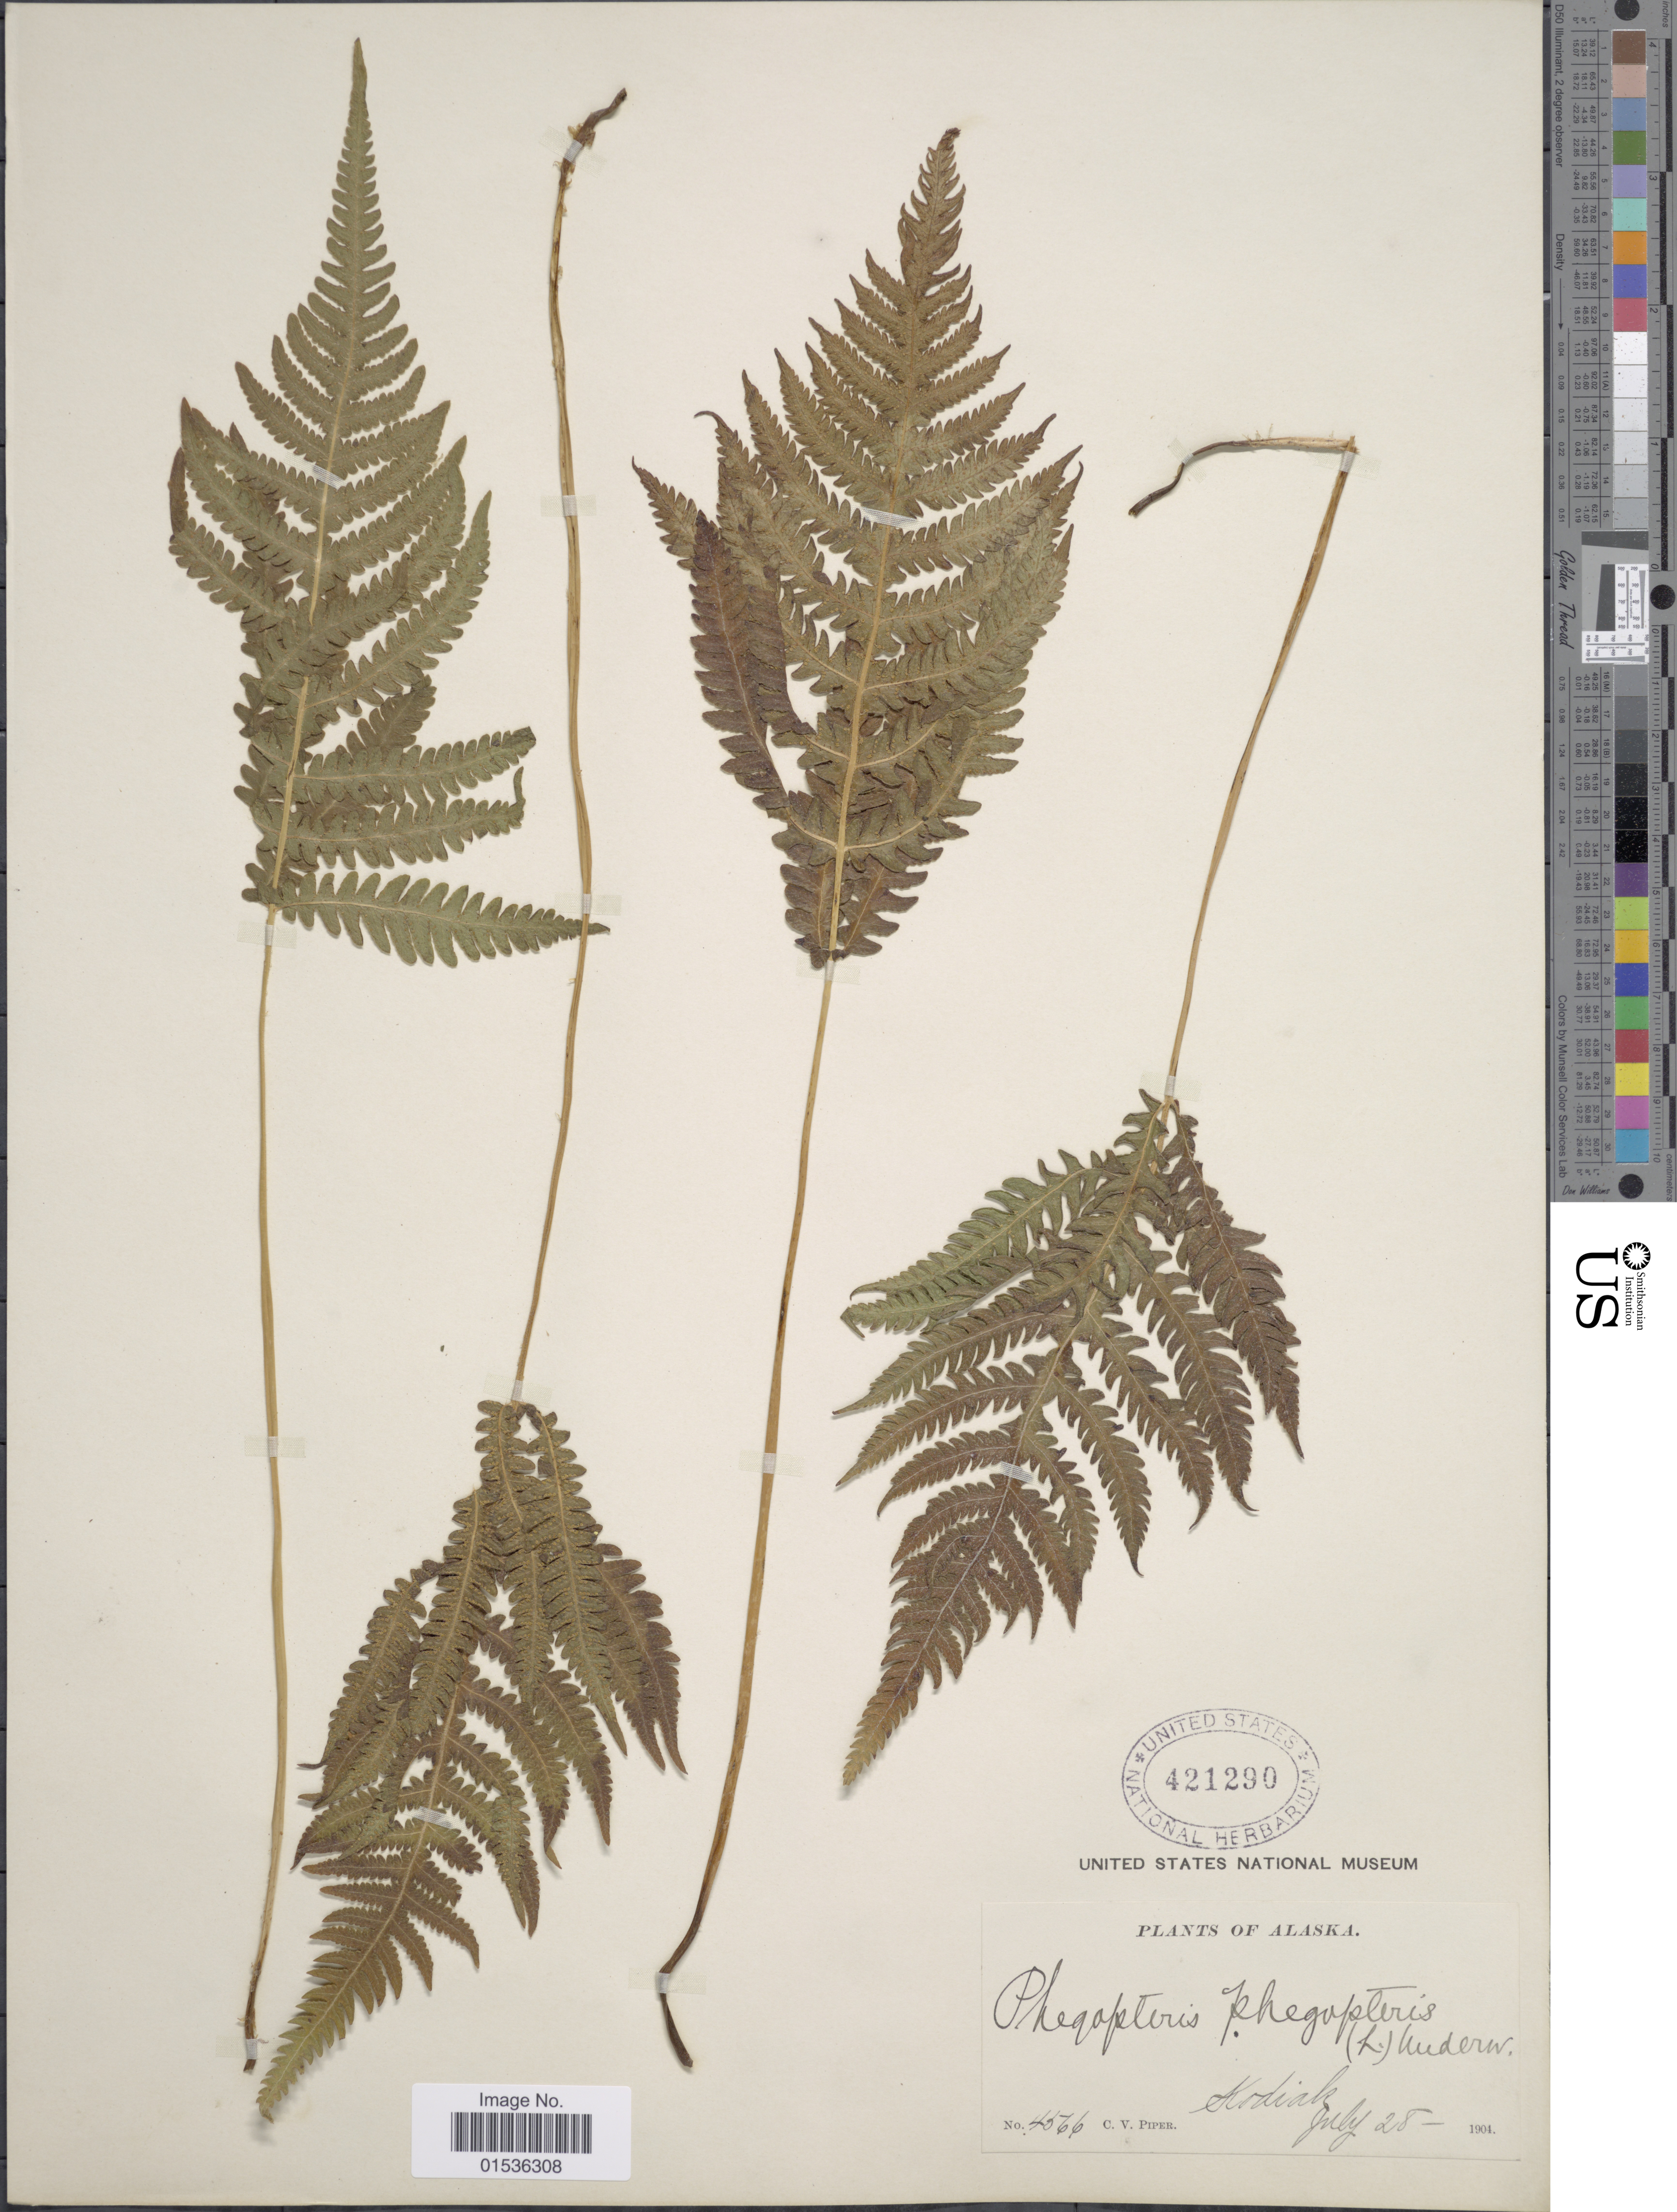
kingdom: Plantae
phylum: Tracheophyta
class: Polypodiopsida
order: Polypodiales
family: Thelypteridaceae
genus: Phegopteris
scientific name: Phegopteris connectilis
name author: (Michx.) Watt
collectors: C. V. Piper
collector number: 4566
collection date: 1904-07-28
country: United States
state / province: Alaska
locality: Alaska, Kodiak.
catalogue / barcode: US 421290